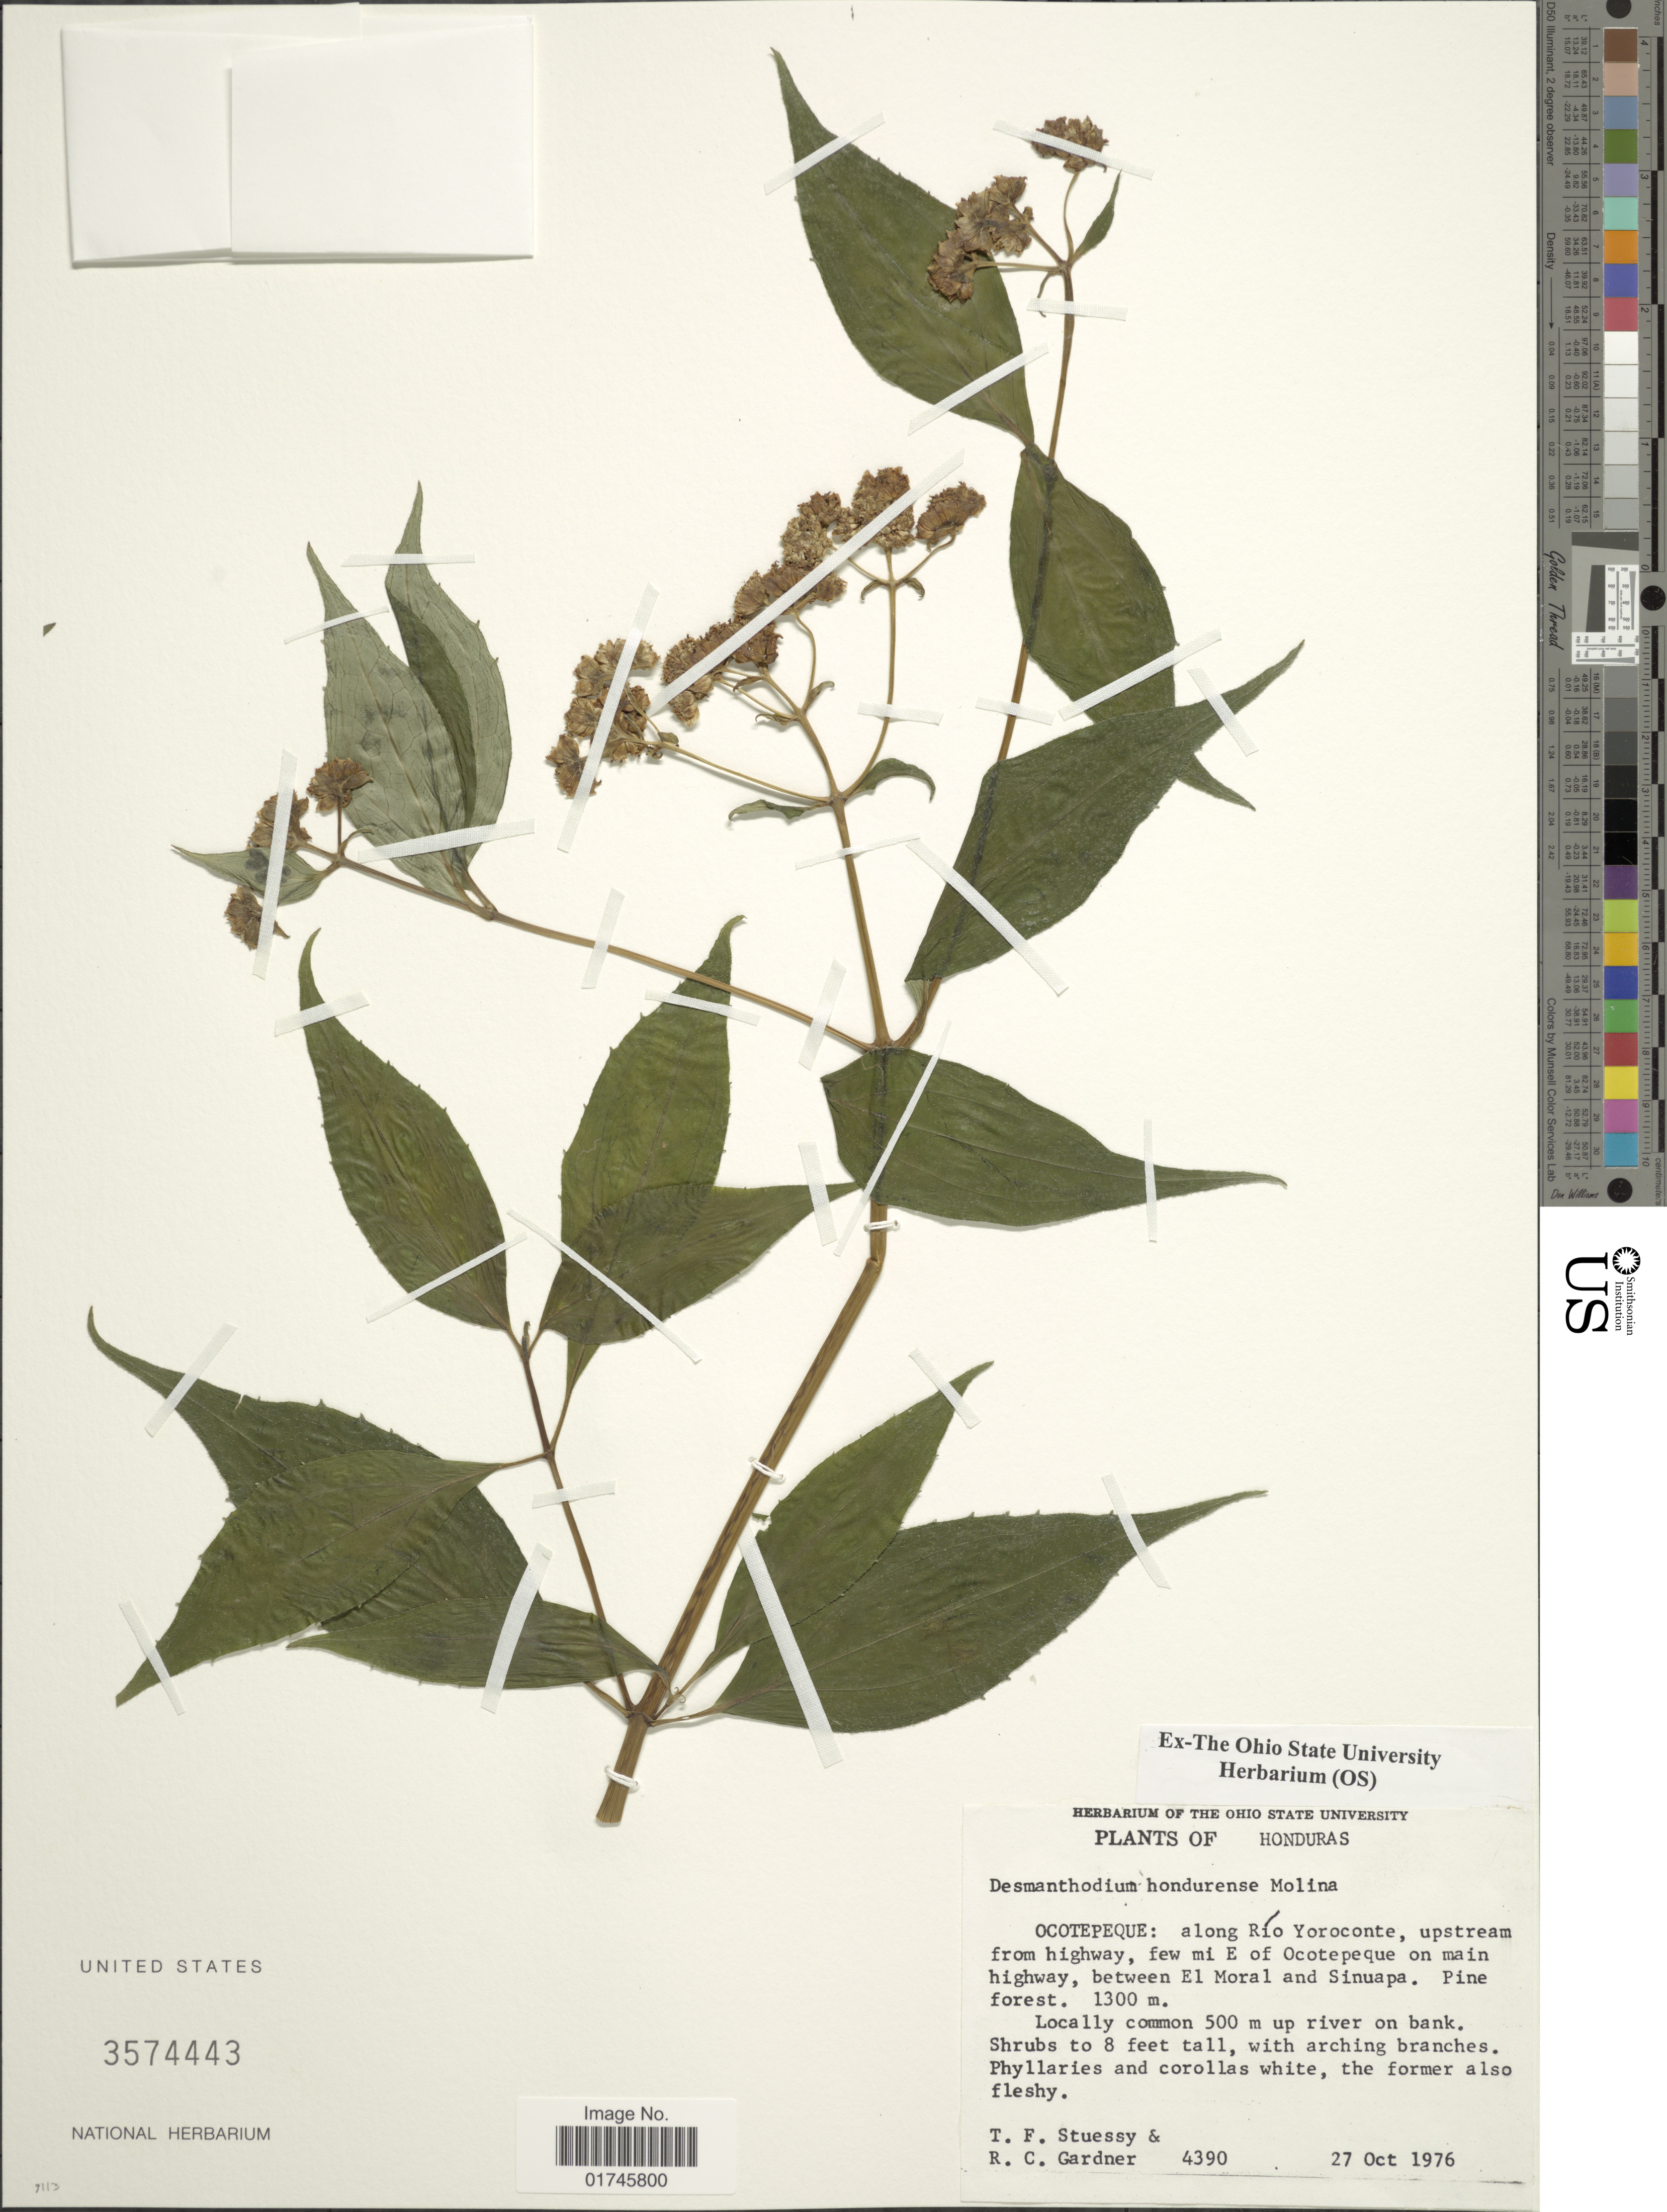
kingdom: Plantae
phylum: Tracheophyta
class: Magnoliopsida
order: Asterales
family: Asteraceae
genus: Desmanthodium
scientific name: Desmanthodium hondurense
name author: Molina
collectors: T. Stuessy & R. C. Gardner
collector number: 4390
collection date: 1976-10-27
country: Honduras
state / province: Ocotepeque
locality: Ocotepeque: along Rio Yoroconte, upstream from highway, few mi E of Ocotepeque on main highway, between El Moral and Sinuapa.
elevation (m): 1300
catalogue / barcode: US 3574443